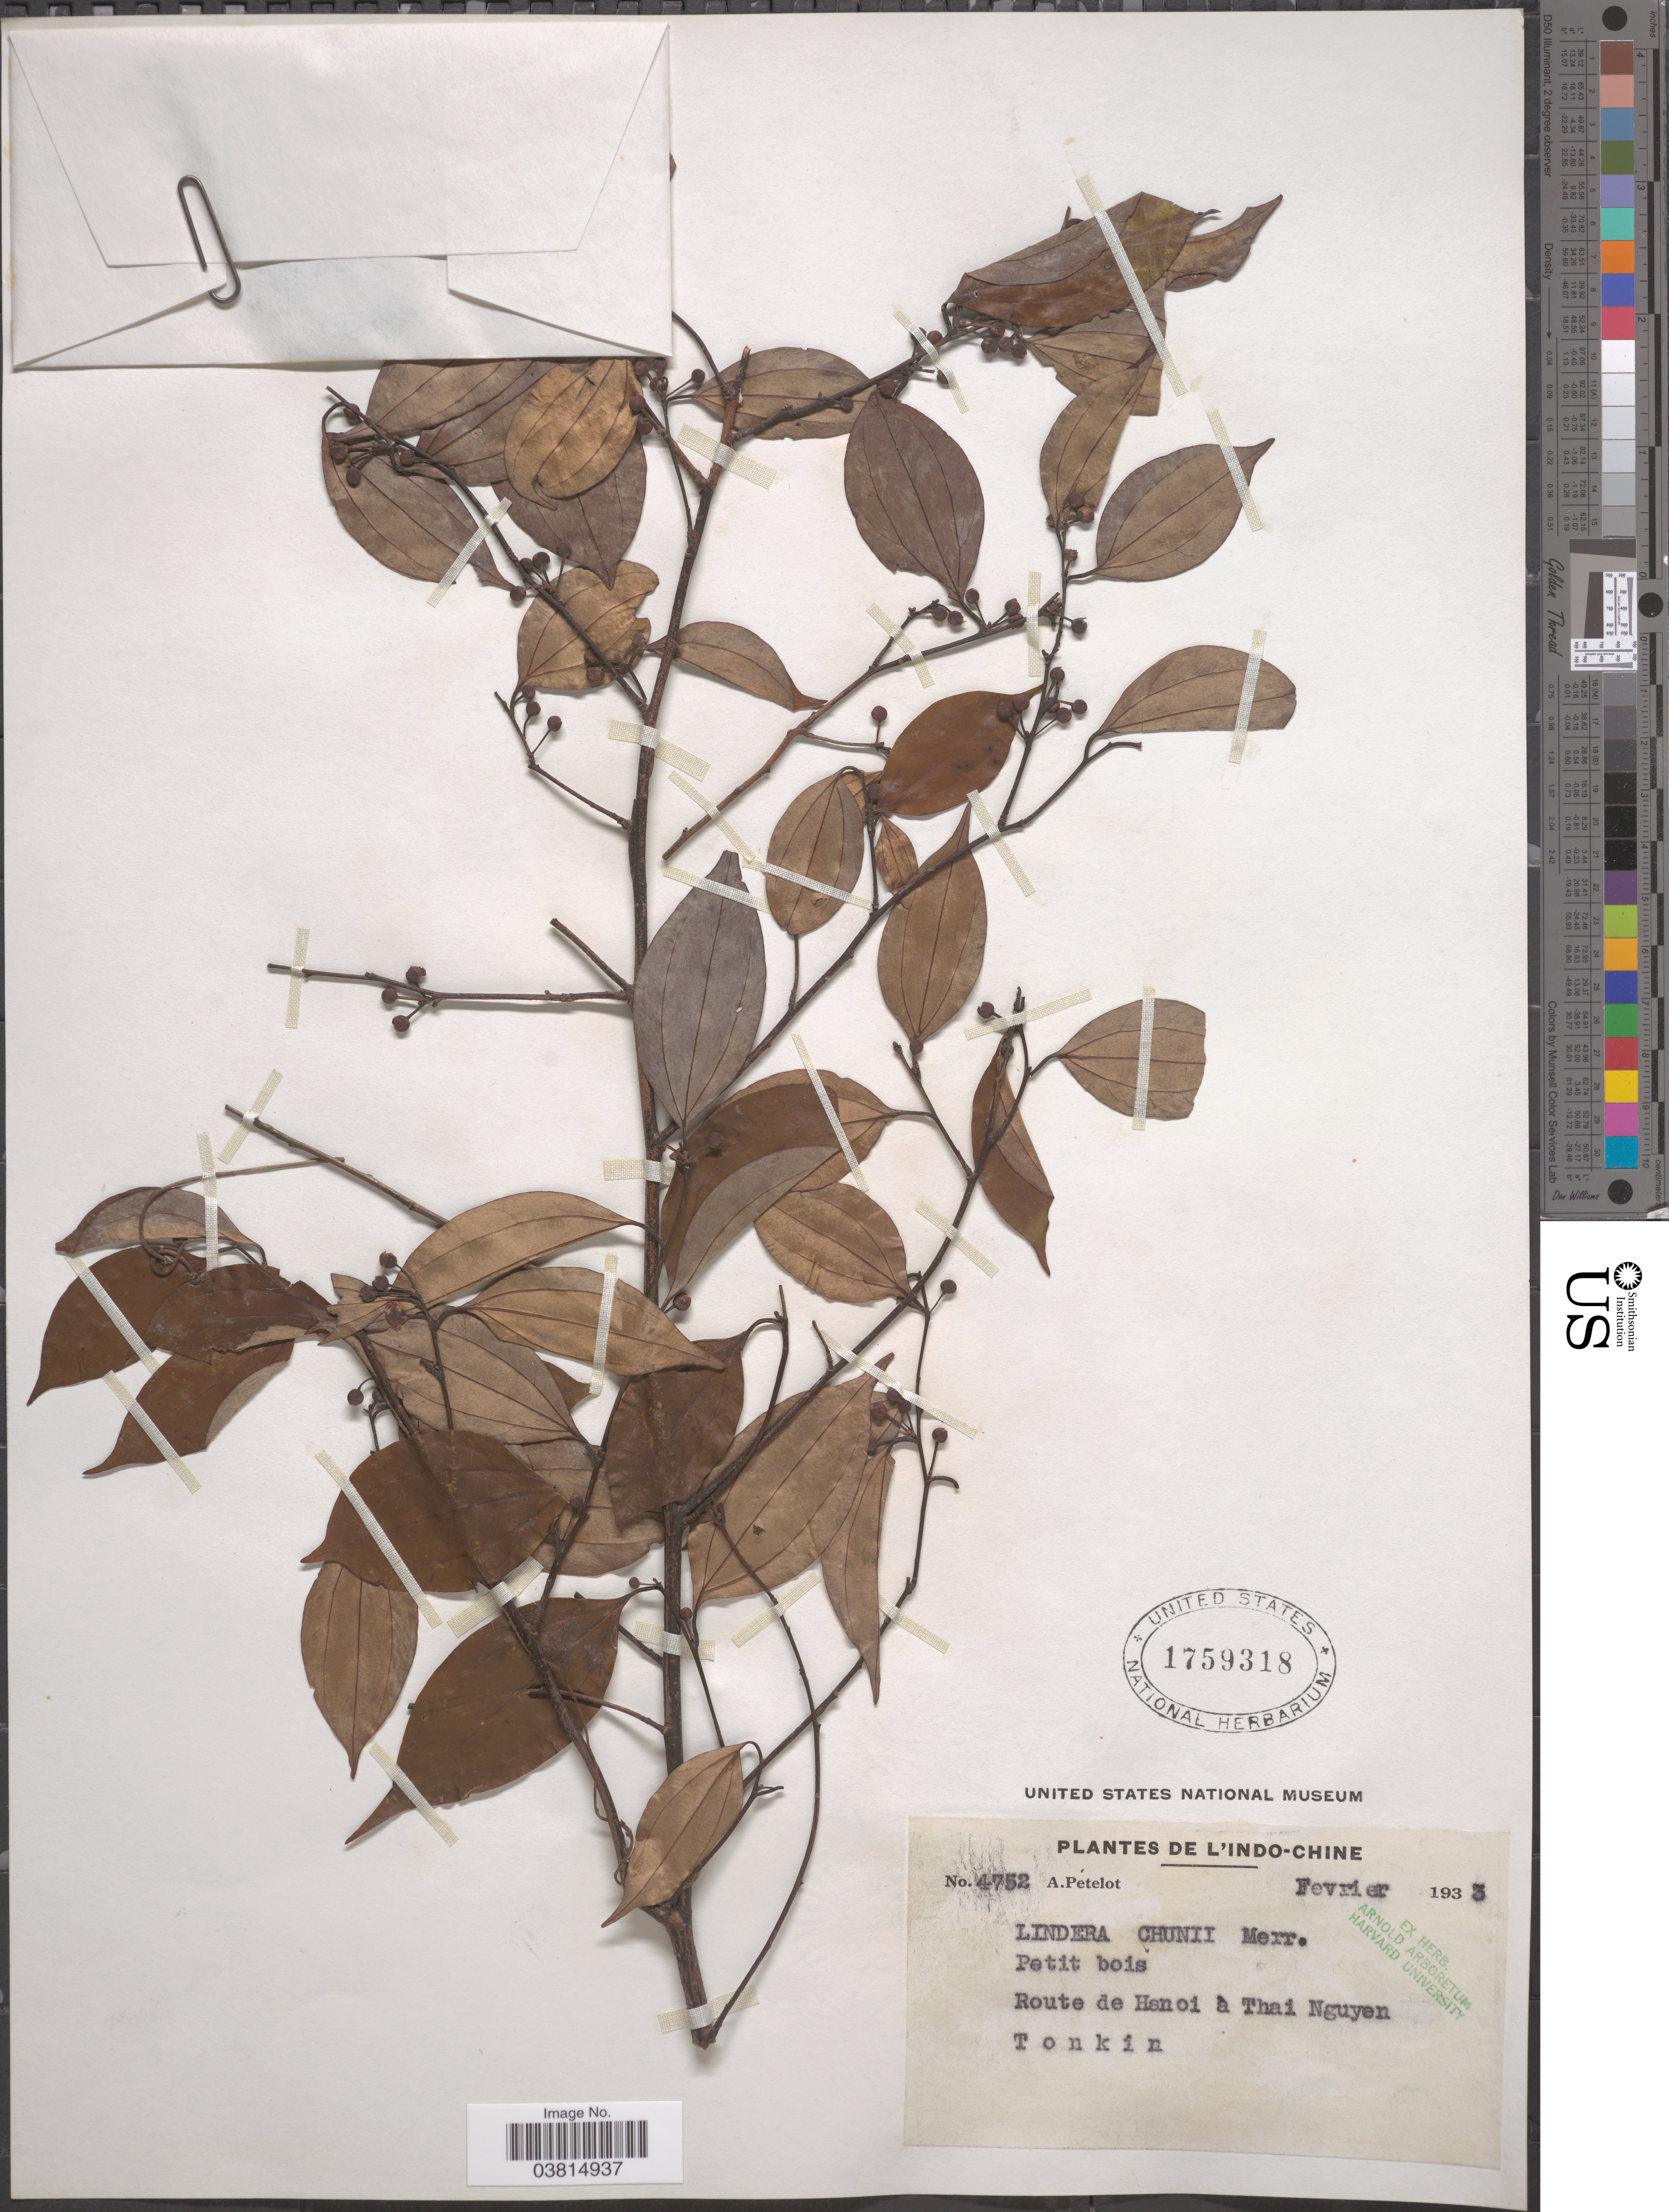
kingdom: Plantae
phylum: Tracheophyta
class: Magnoliopsida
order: Laurales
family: Lauraceae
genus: Lindera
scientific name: Lindera chunii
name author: Merr.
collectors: A. Petelot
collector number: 4752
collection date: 1933-02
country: Vietnam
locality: L'Indo-Chine. Route de Hanoi à Thai Nguyen. Tonkin.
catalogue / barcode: US 1759318